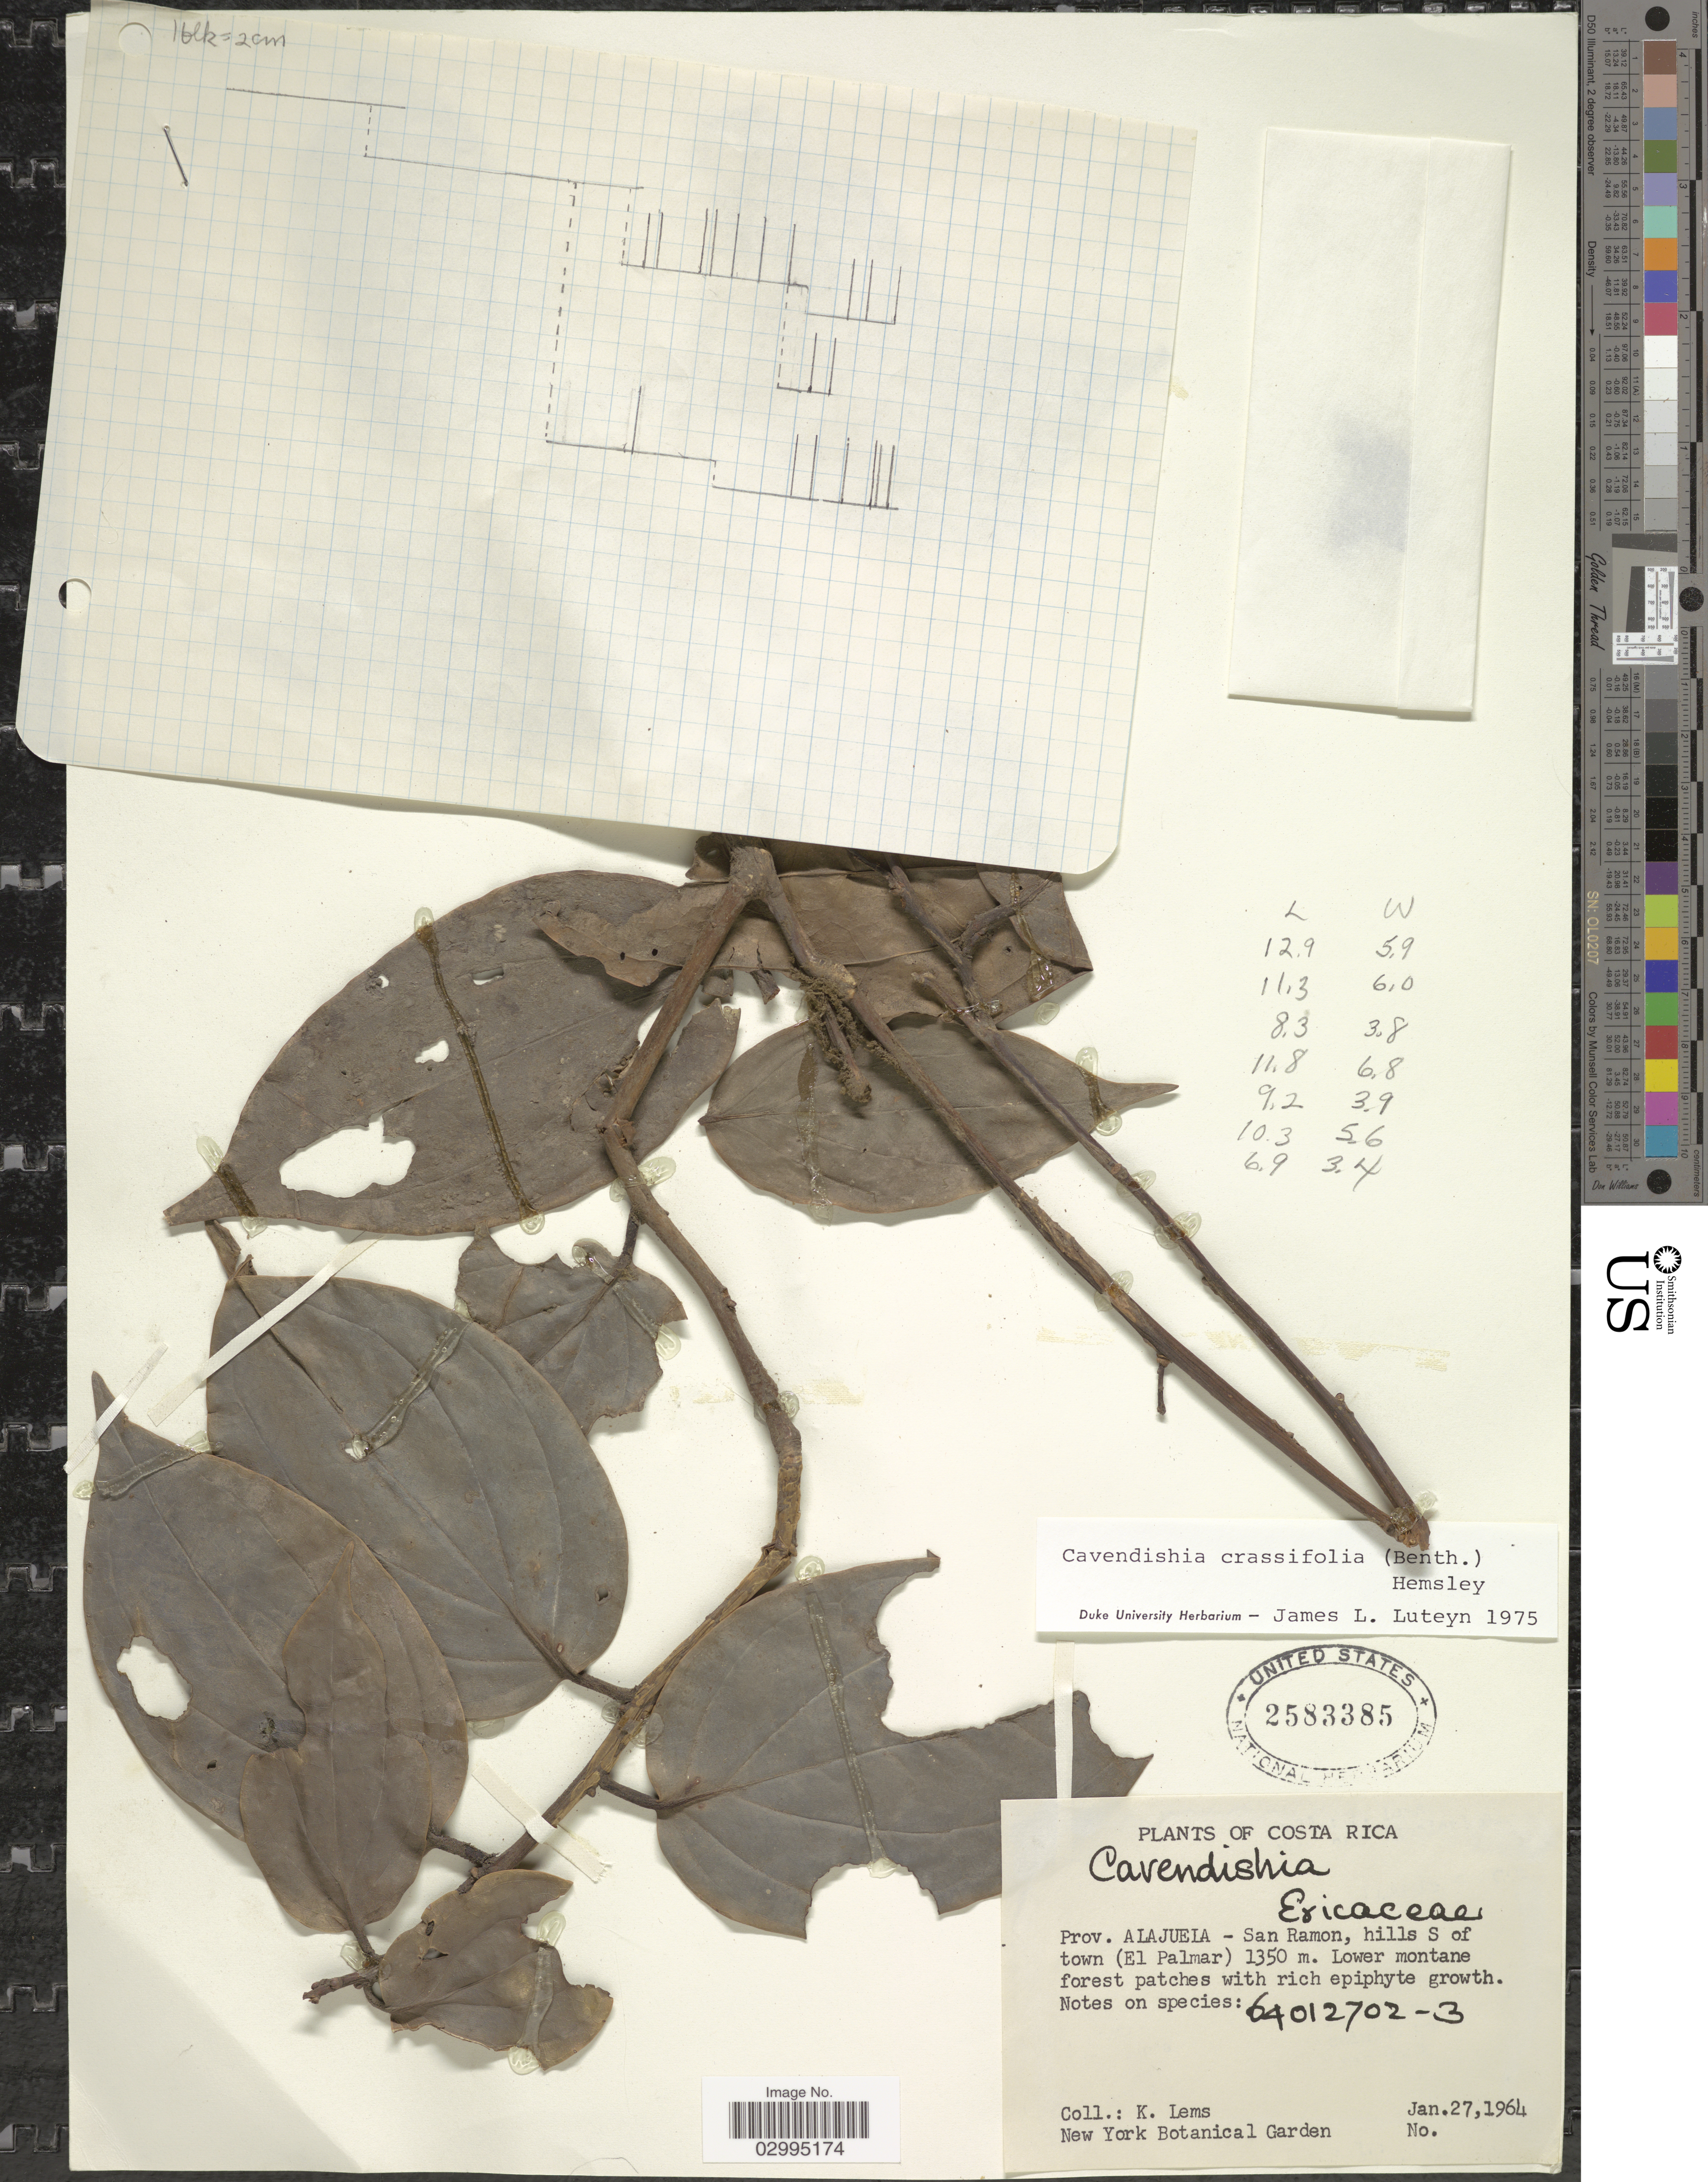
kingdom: Plantae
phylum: Tracheophyta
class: Magnoliopsida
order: Ericales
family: Ericaceae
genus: Cavendishia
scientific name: Cavendishia crassifolia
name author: (Benth.) Hemsl.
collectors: K. Lems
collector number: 64012702-3 ?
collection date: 1964-01-27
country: Costa Rica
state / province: Alajuela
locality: Prov. Alajuela - San Ramon, hills S of town (El Palmar).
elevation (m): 1350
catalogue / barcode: US 2583385